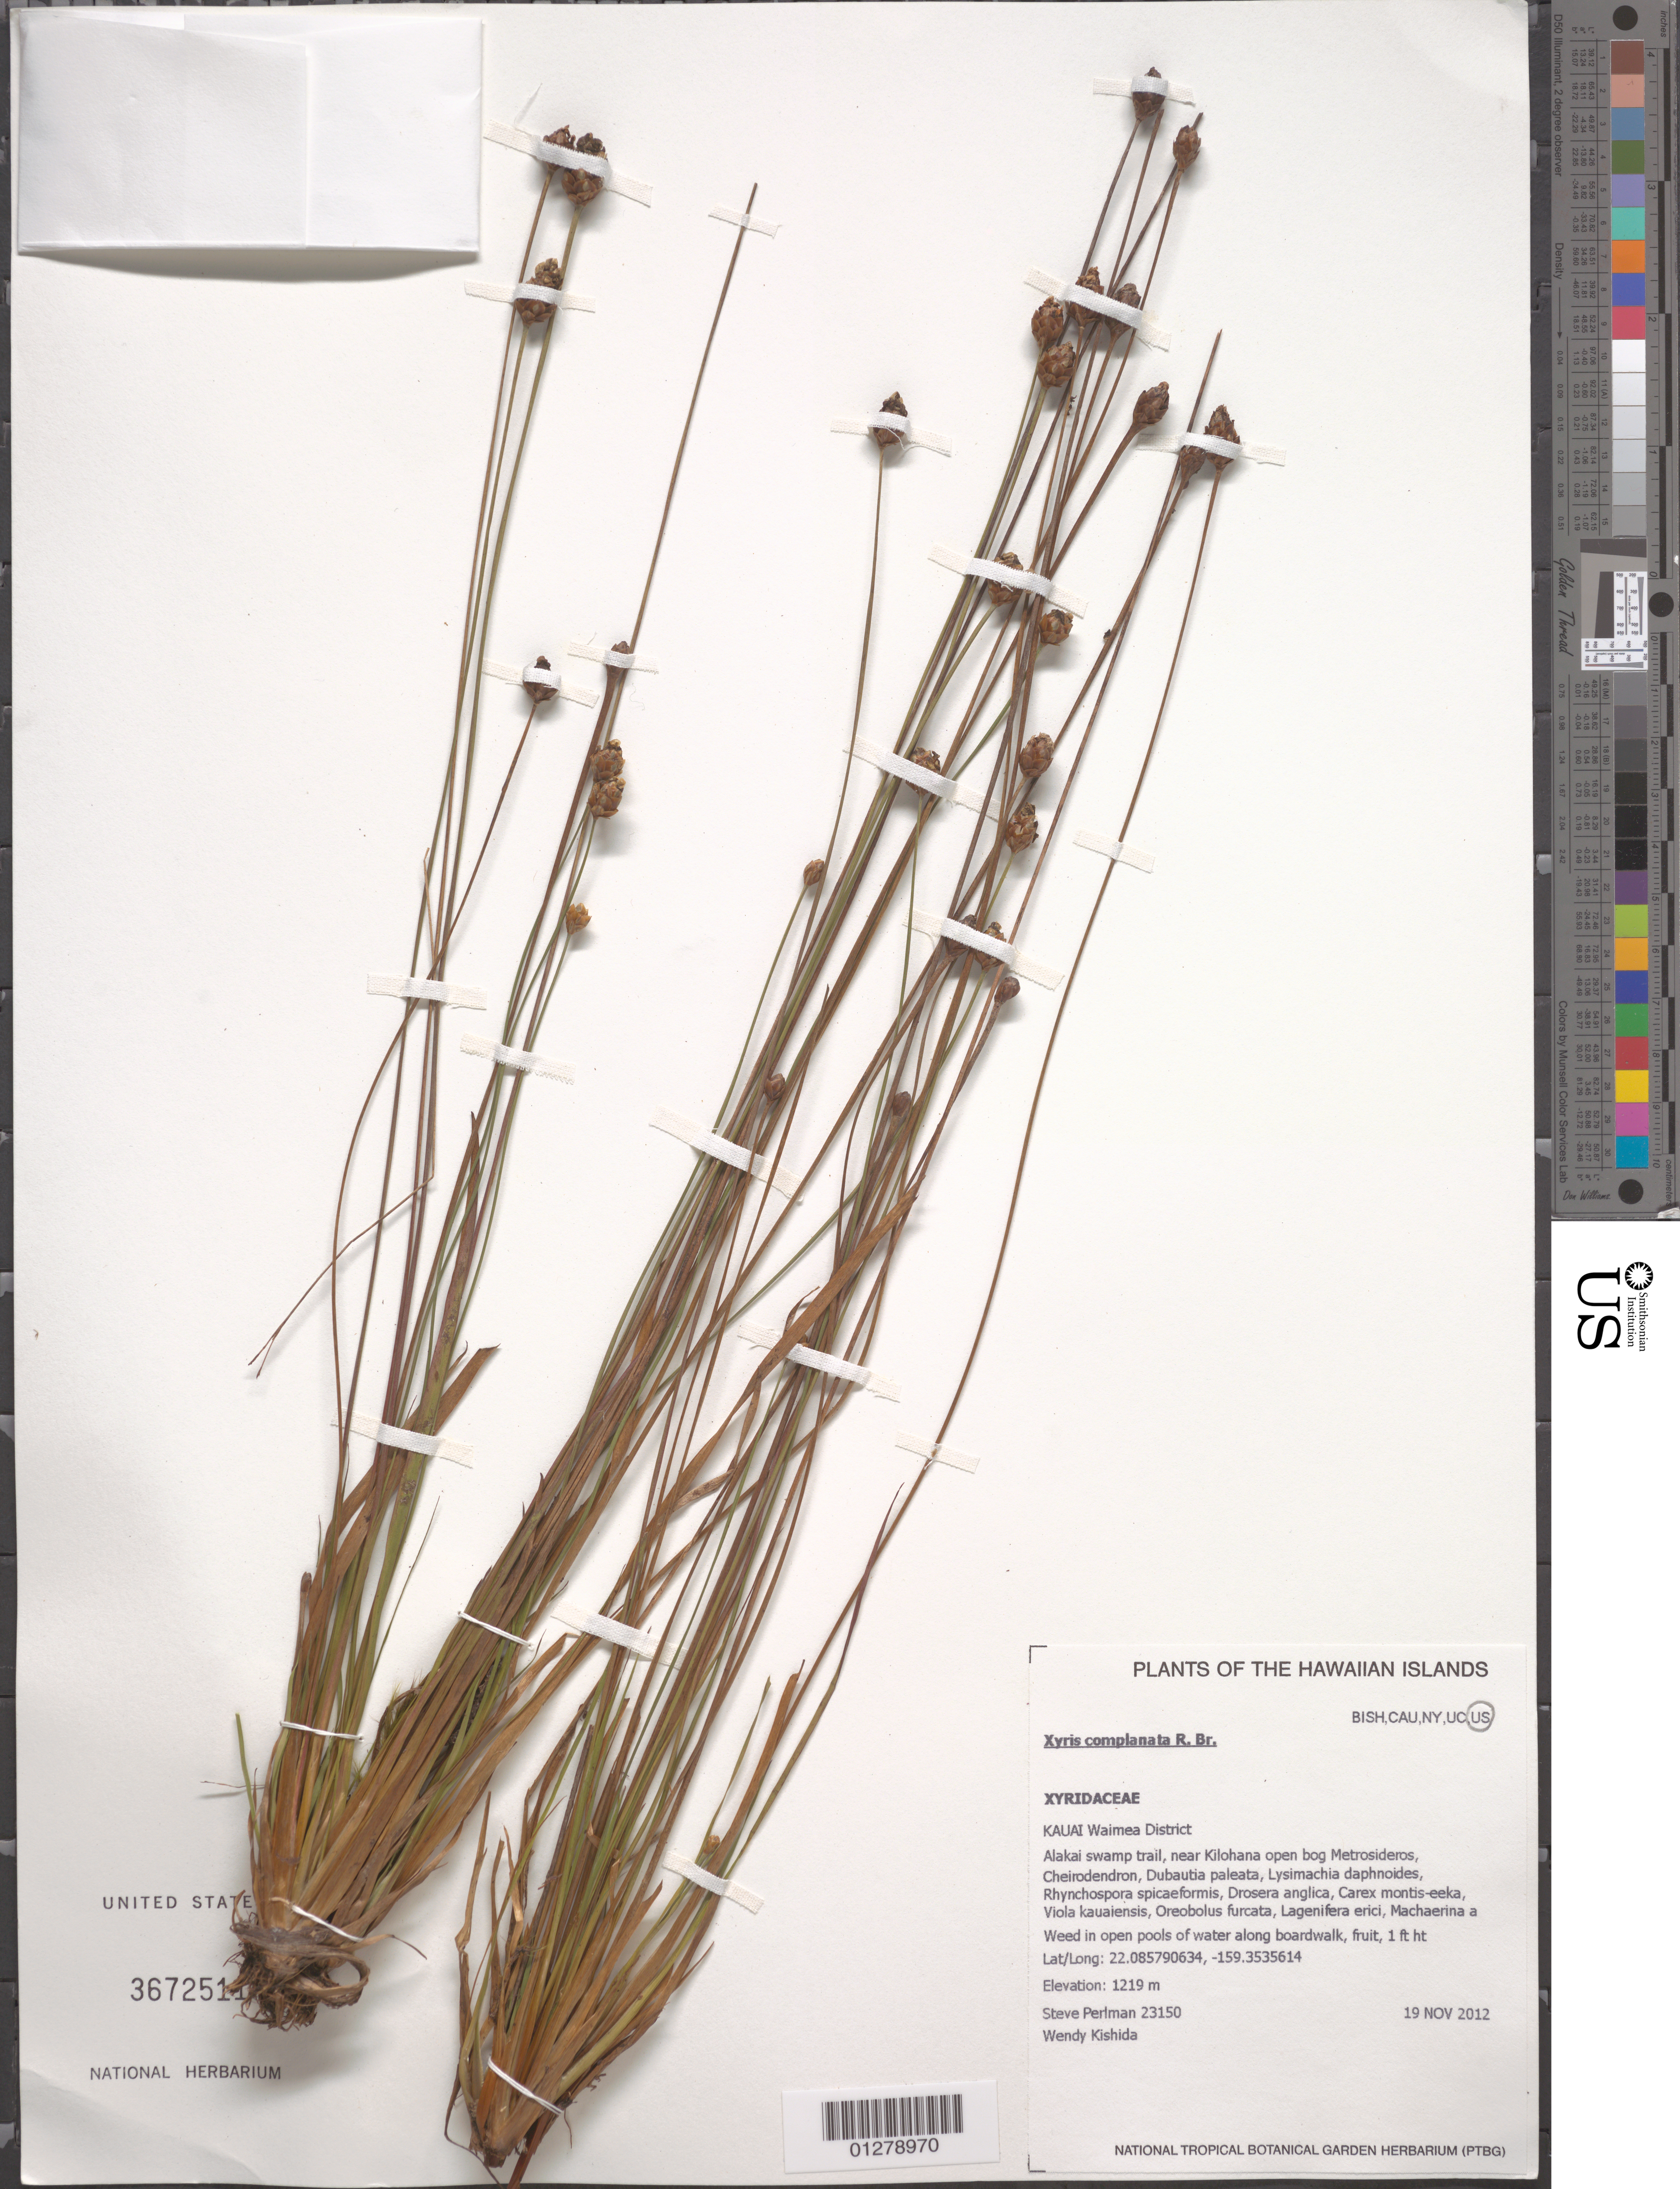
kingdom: Plantae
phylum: Tracheophyta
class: Liliopsida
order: Poales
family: Xyridaceae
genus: Xyris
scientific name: Xyris complanata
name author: R. Br.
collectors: S. P. Perlman & H. L. Oppenheimer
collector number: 23150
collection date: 2012-11-19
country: United States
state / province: Hawaii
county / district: Kauai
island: Kaua'i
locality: Waimea District, Alakai Swamp Trail, near Kilohana open bog.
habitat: Open pools of water along boardwalk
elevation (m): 1219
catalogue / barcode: US 3672511